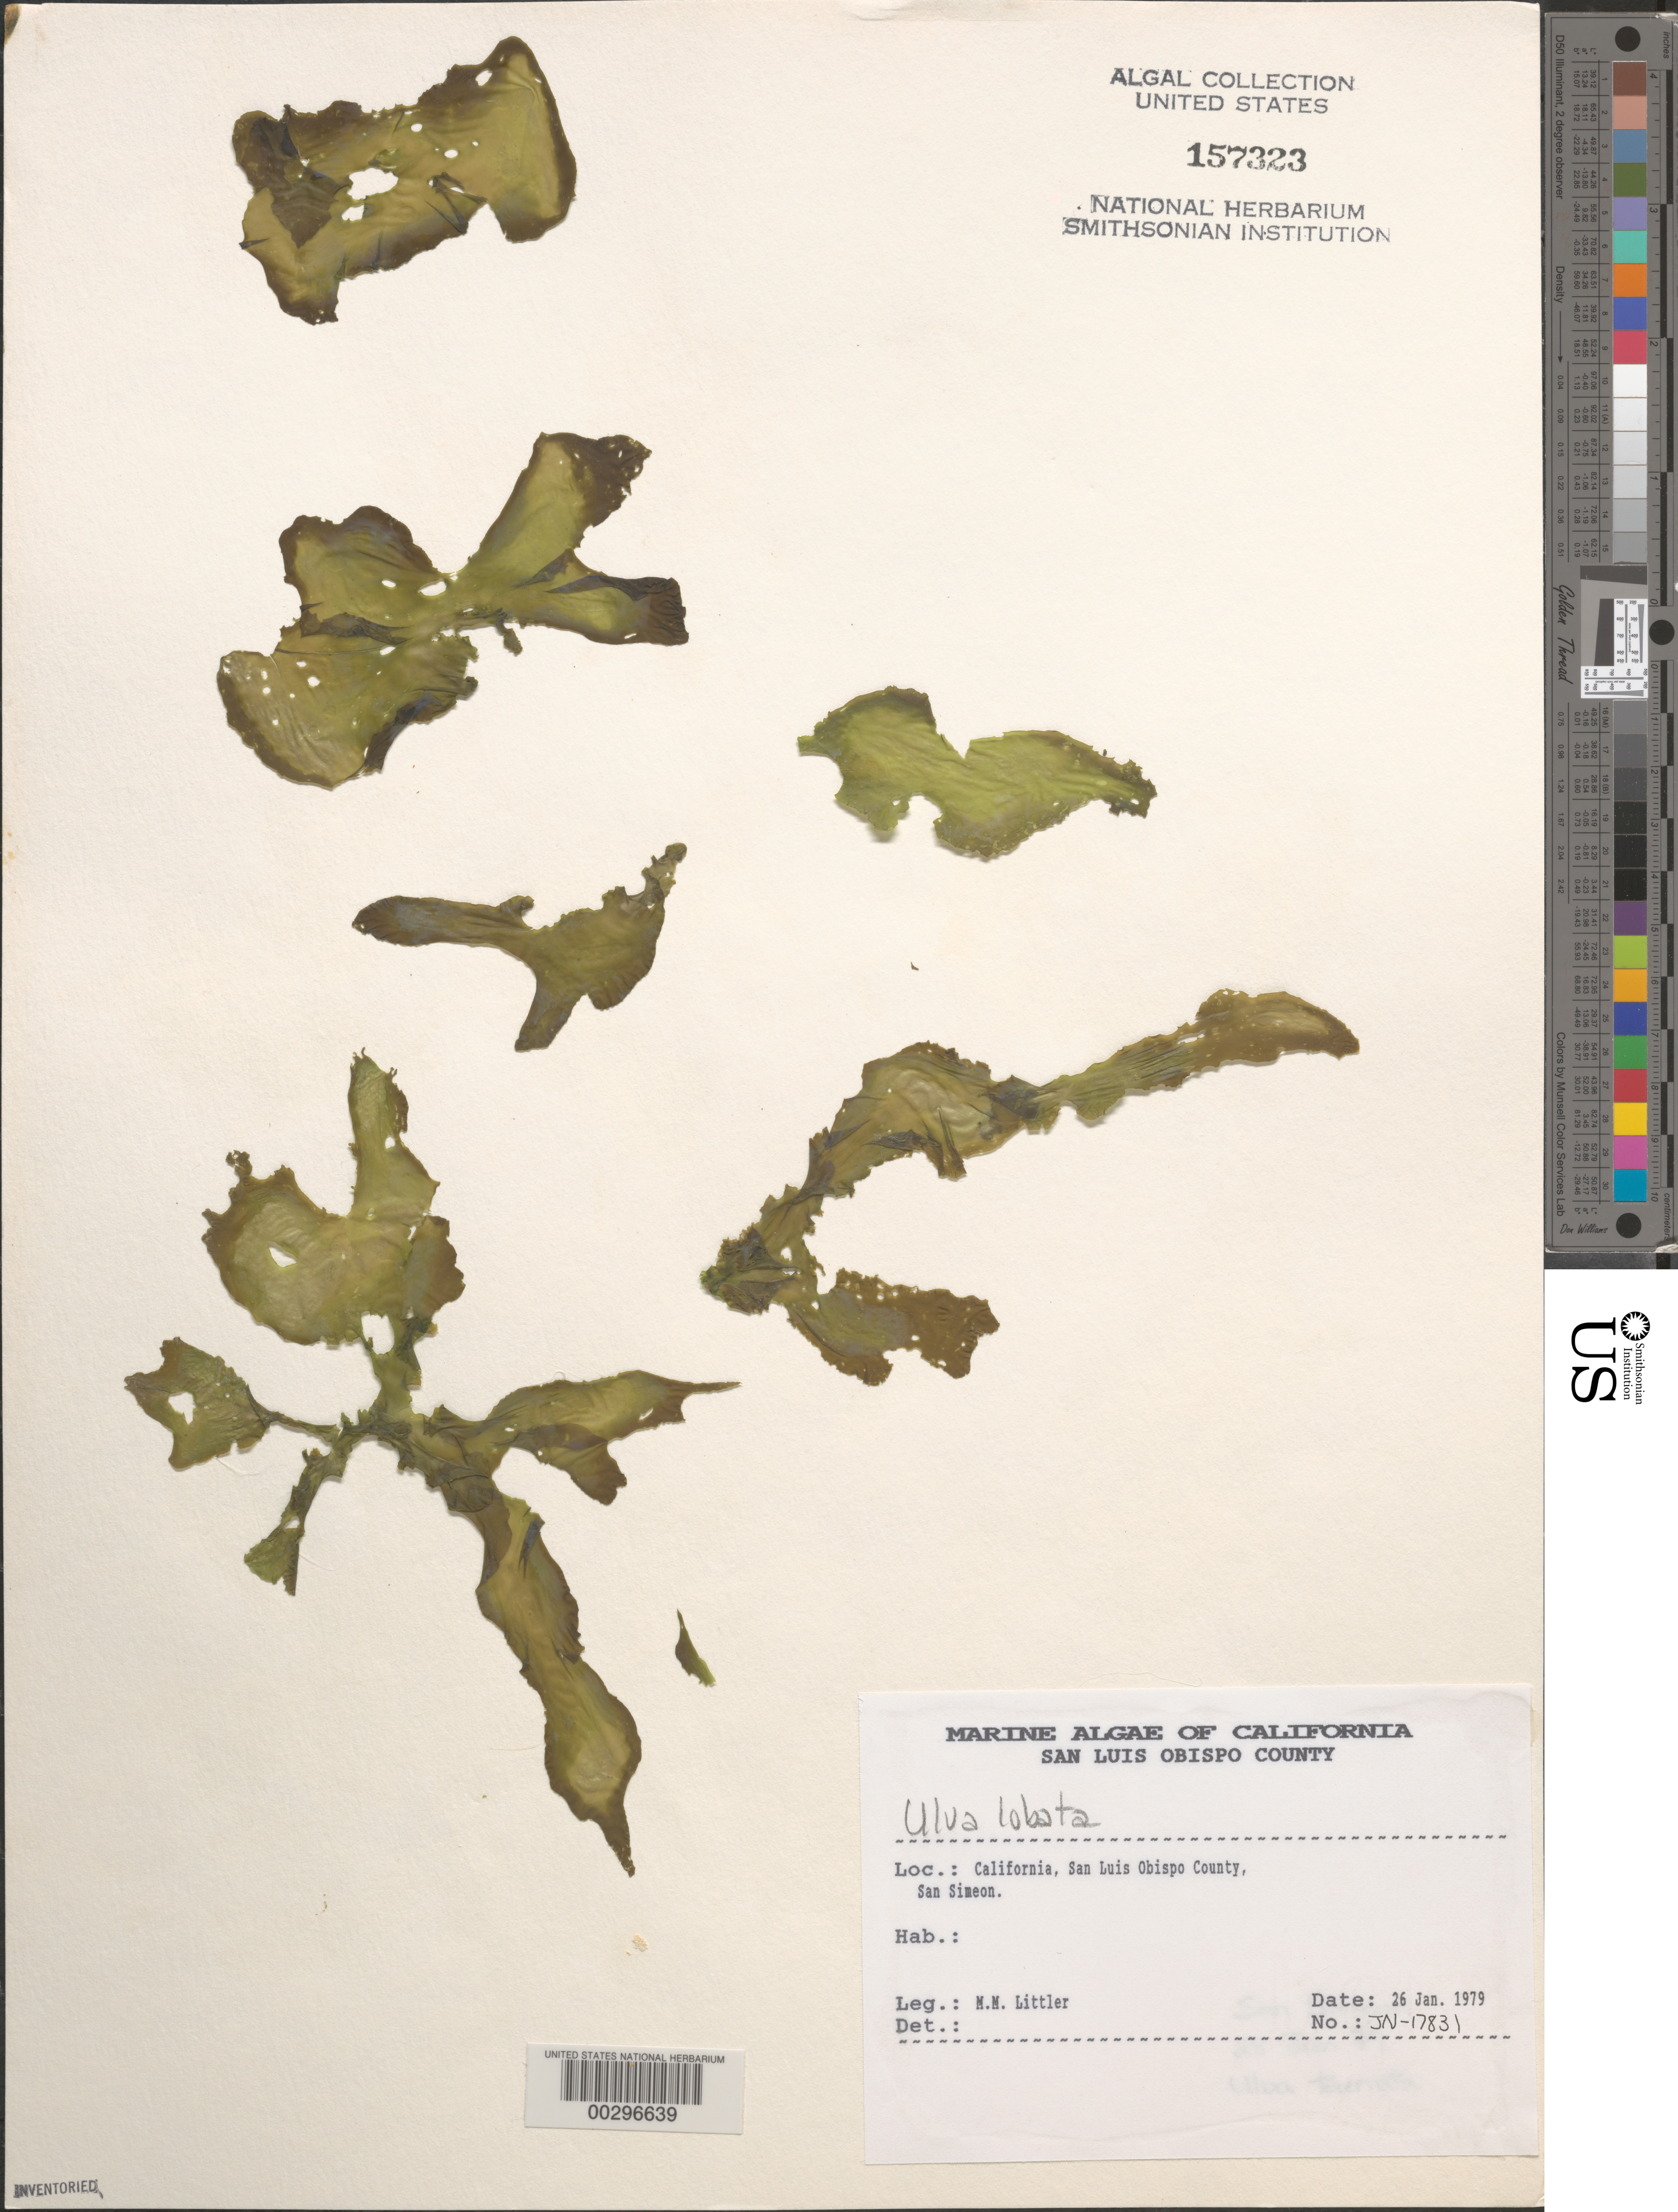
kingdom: Plantae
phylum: Chlorophyta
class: Ulvophyceae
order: Ulvales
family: Ulvaceae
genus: Ulva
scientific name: Ulva lactuca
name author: L.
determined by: Algae name updating Project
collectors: M. M. Littler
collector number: Jn-17831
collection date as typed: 26 Jan 1979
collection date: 1979-01-26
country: United States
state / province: California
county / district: San Luis Obispo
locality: San Simeon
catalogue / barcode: US 157323